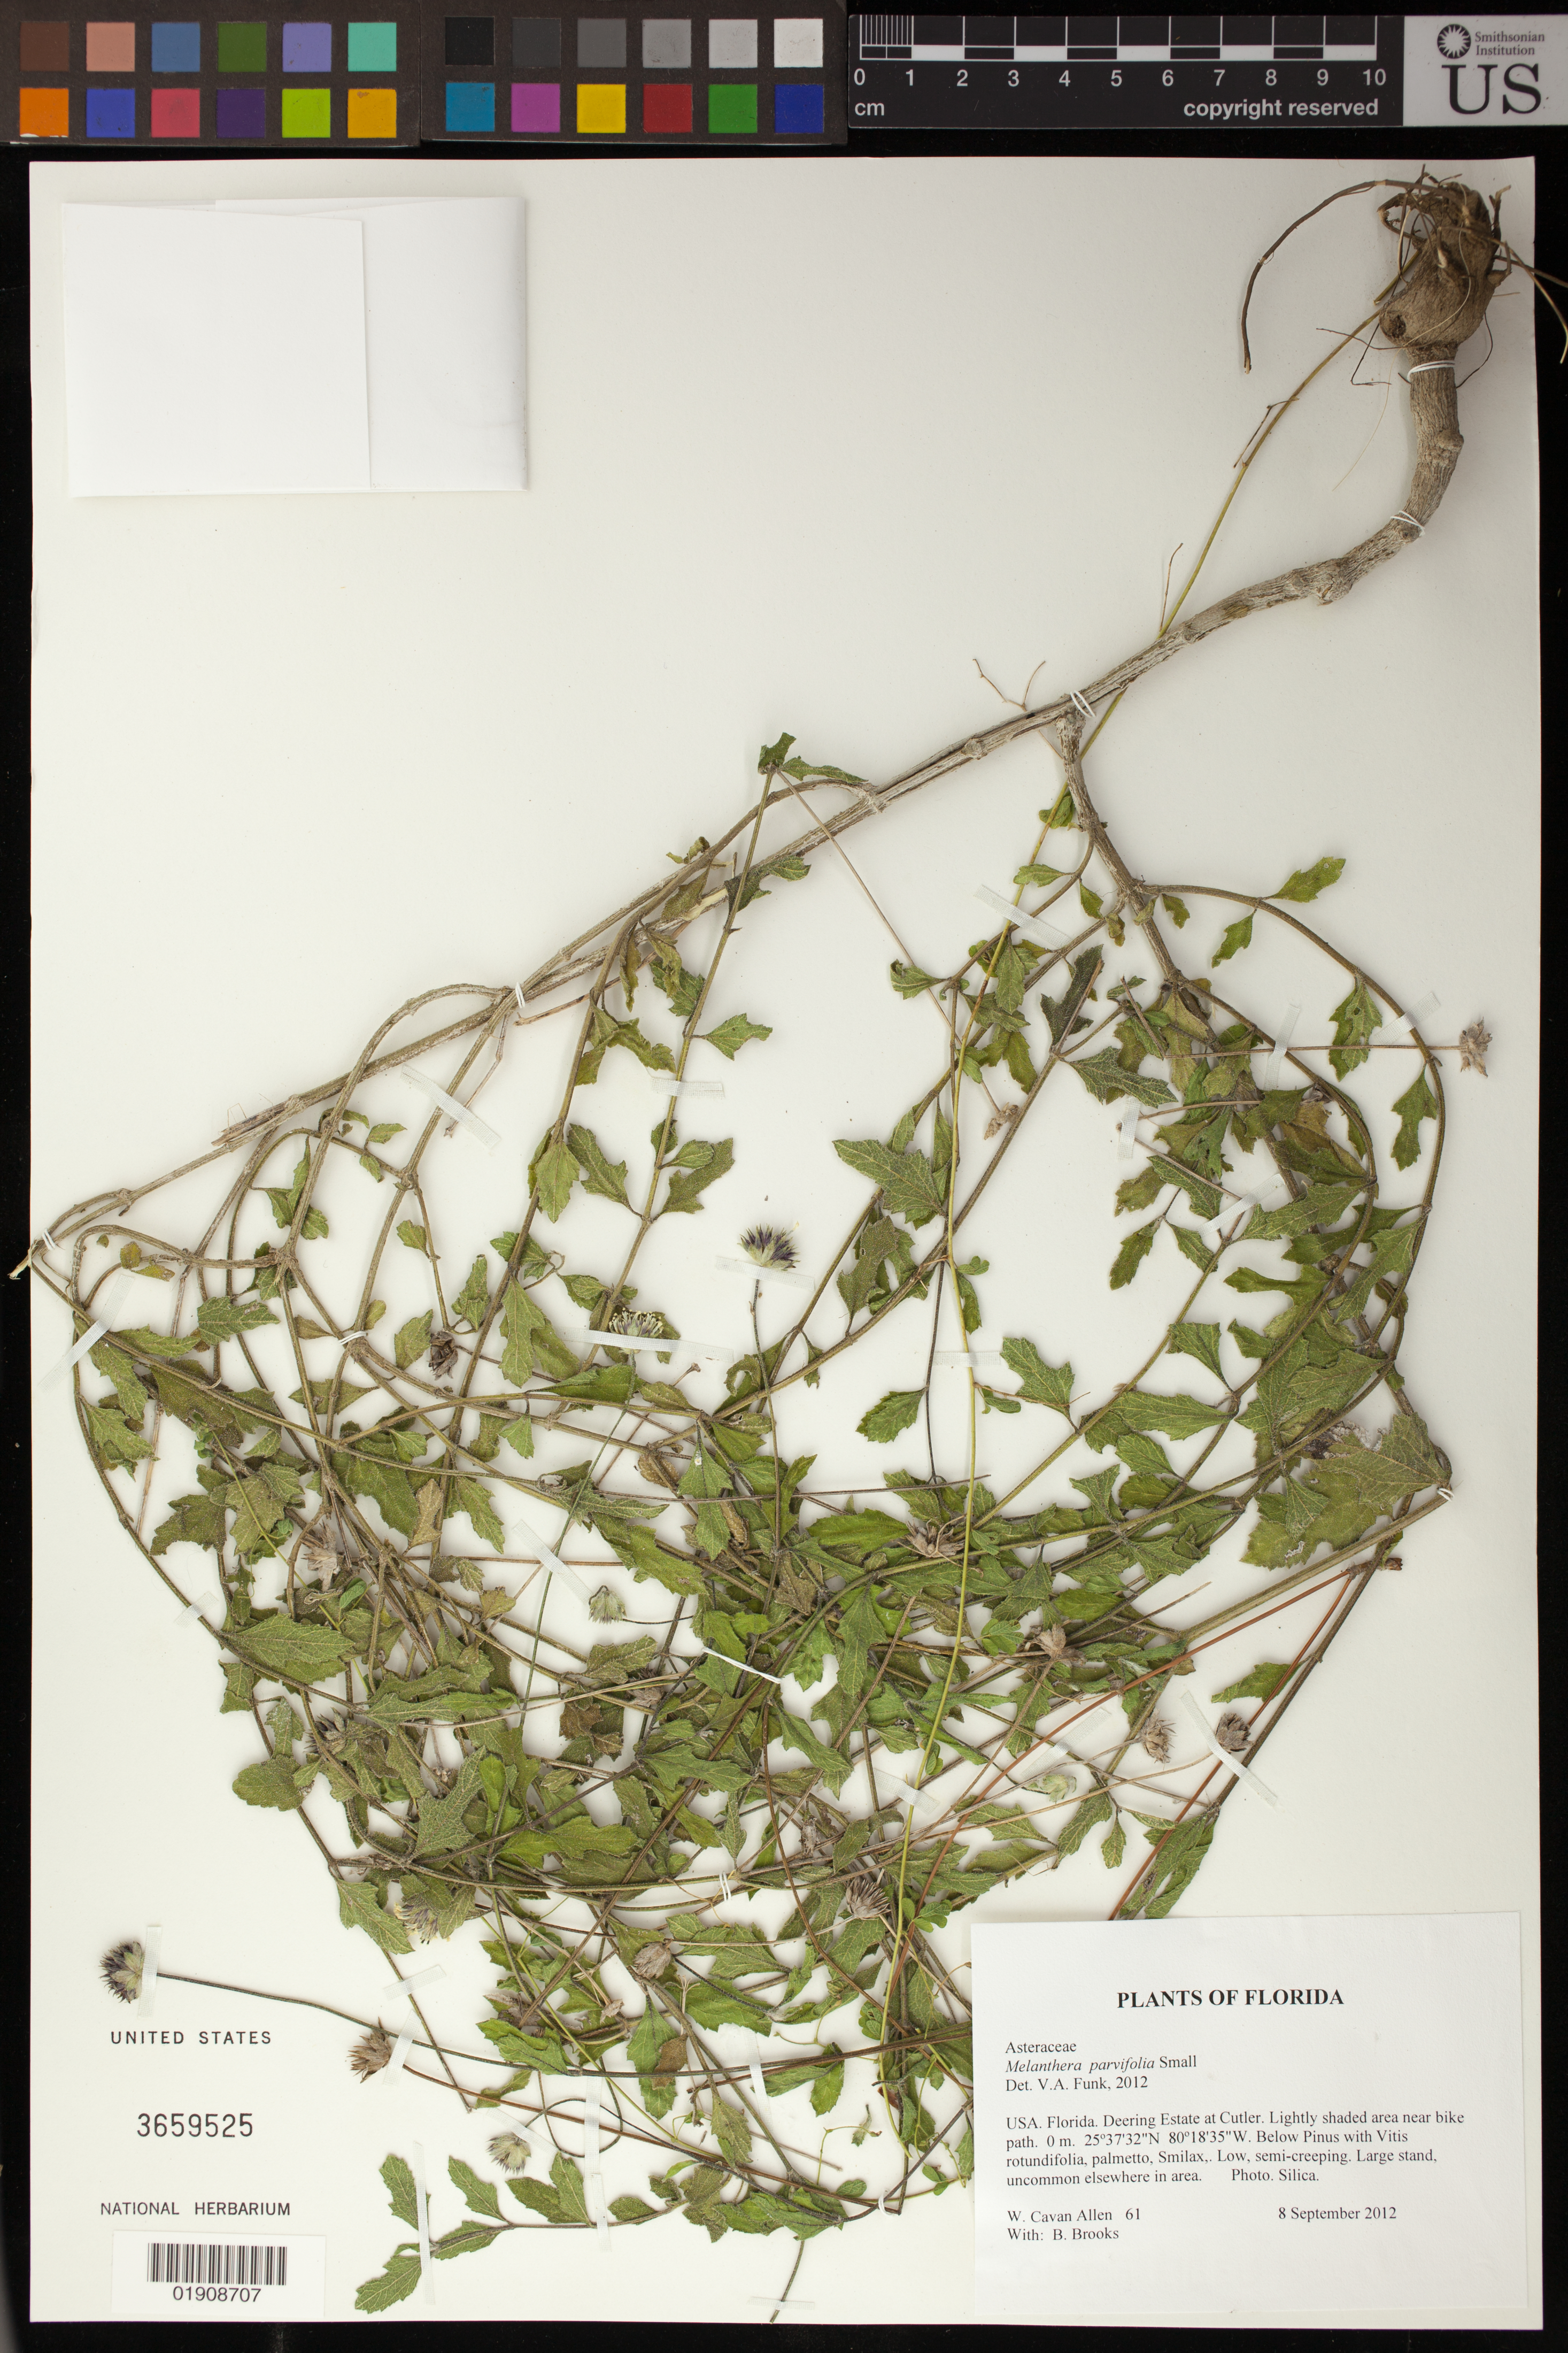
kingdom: Plantae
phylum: Tracheophyta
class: Magnoliopsida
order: Asterales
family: Asteraceae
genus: Melanthera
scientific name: Melanthera parvifolia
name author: Small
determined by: Funk, Vicki A., (BOT), Smithsonian Institution - National Museum of Natural History (UNITED STATES)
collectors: W. C. Allen & B. Brooks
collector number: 61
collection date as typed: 8 September 2012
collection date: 2012-09-08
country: United States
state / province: Florida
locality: Deering Estate at Cutler. Lightly shaded area near bike path.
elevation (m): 0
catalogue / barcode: US 3659525